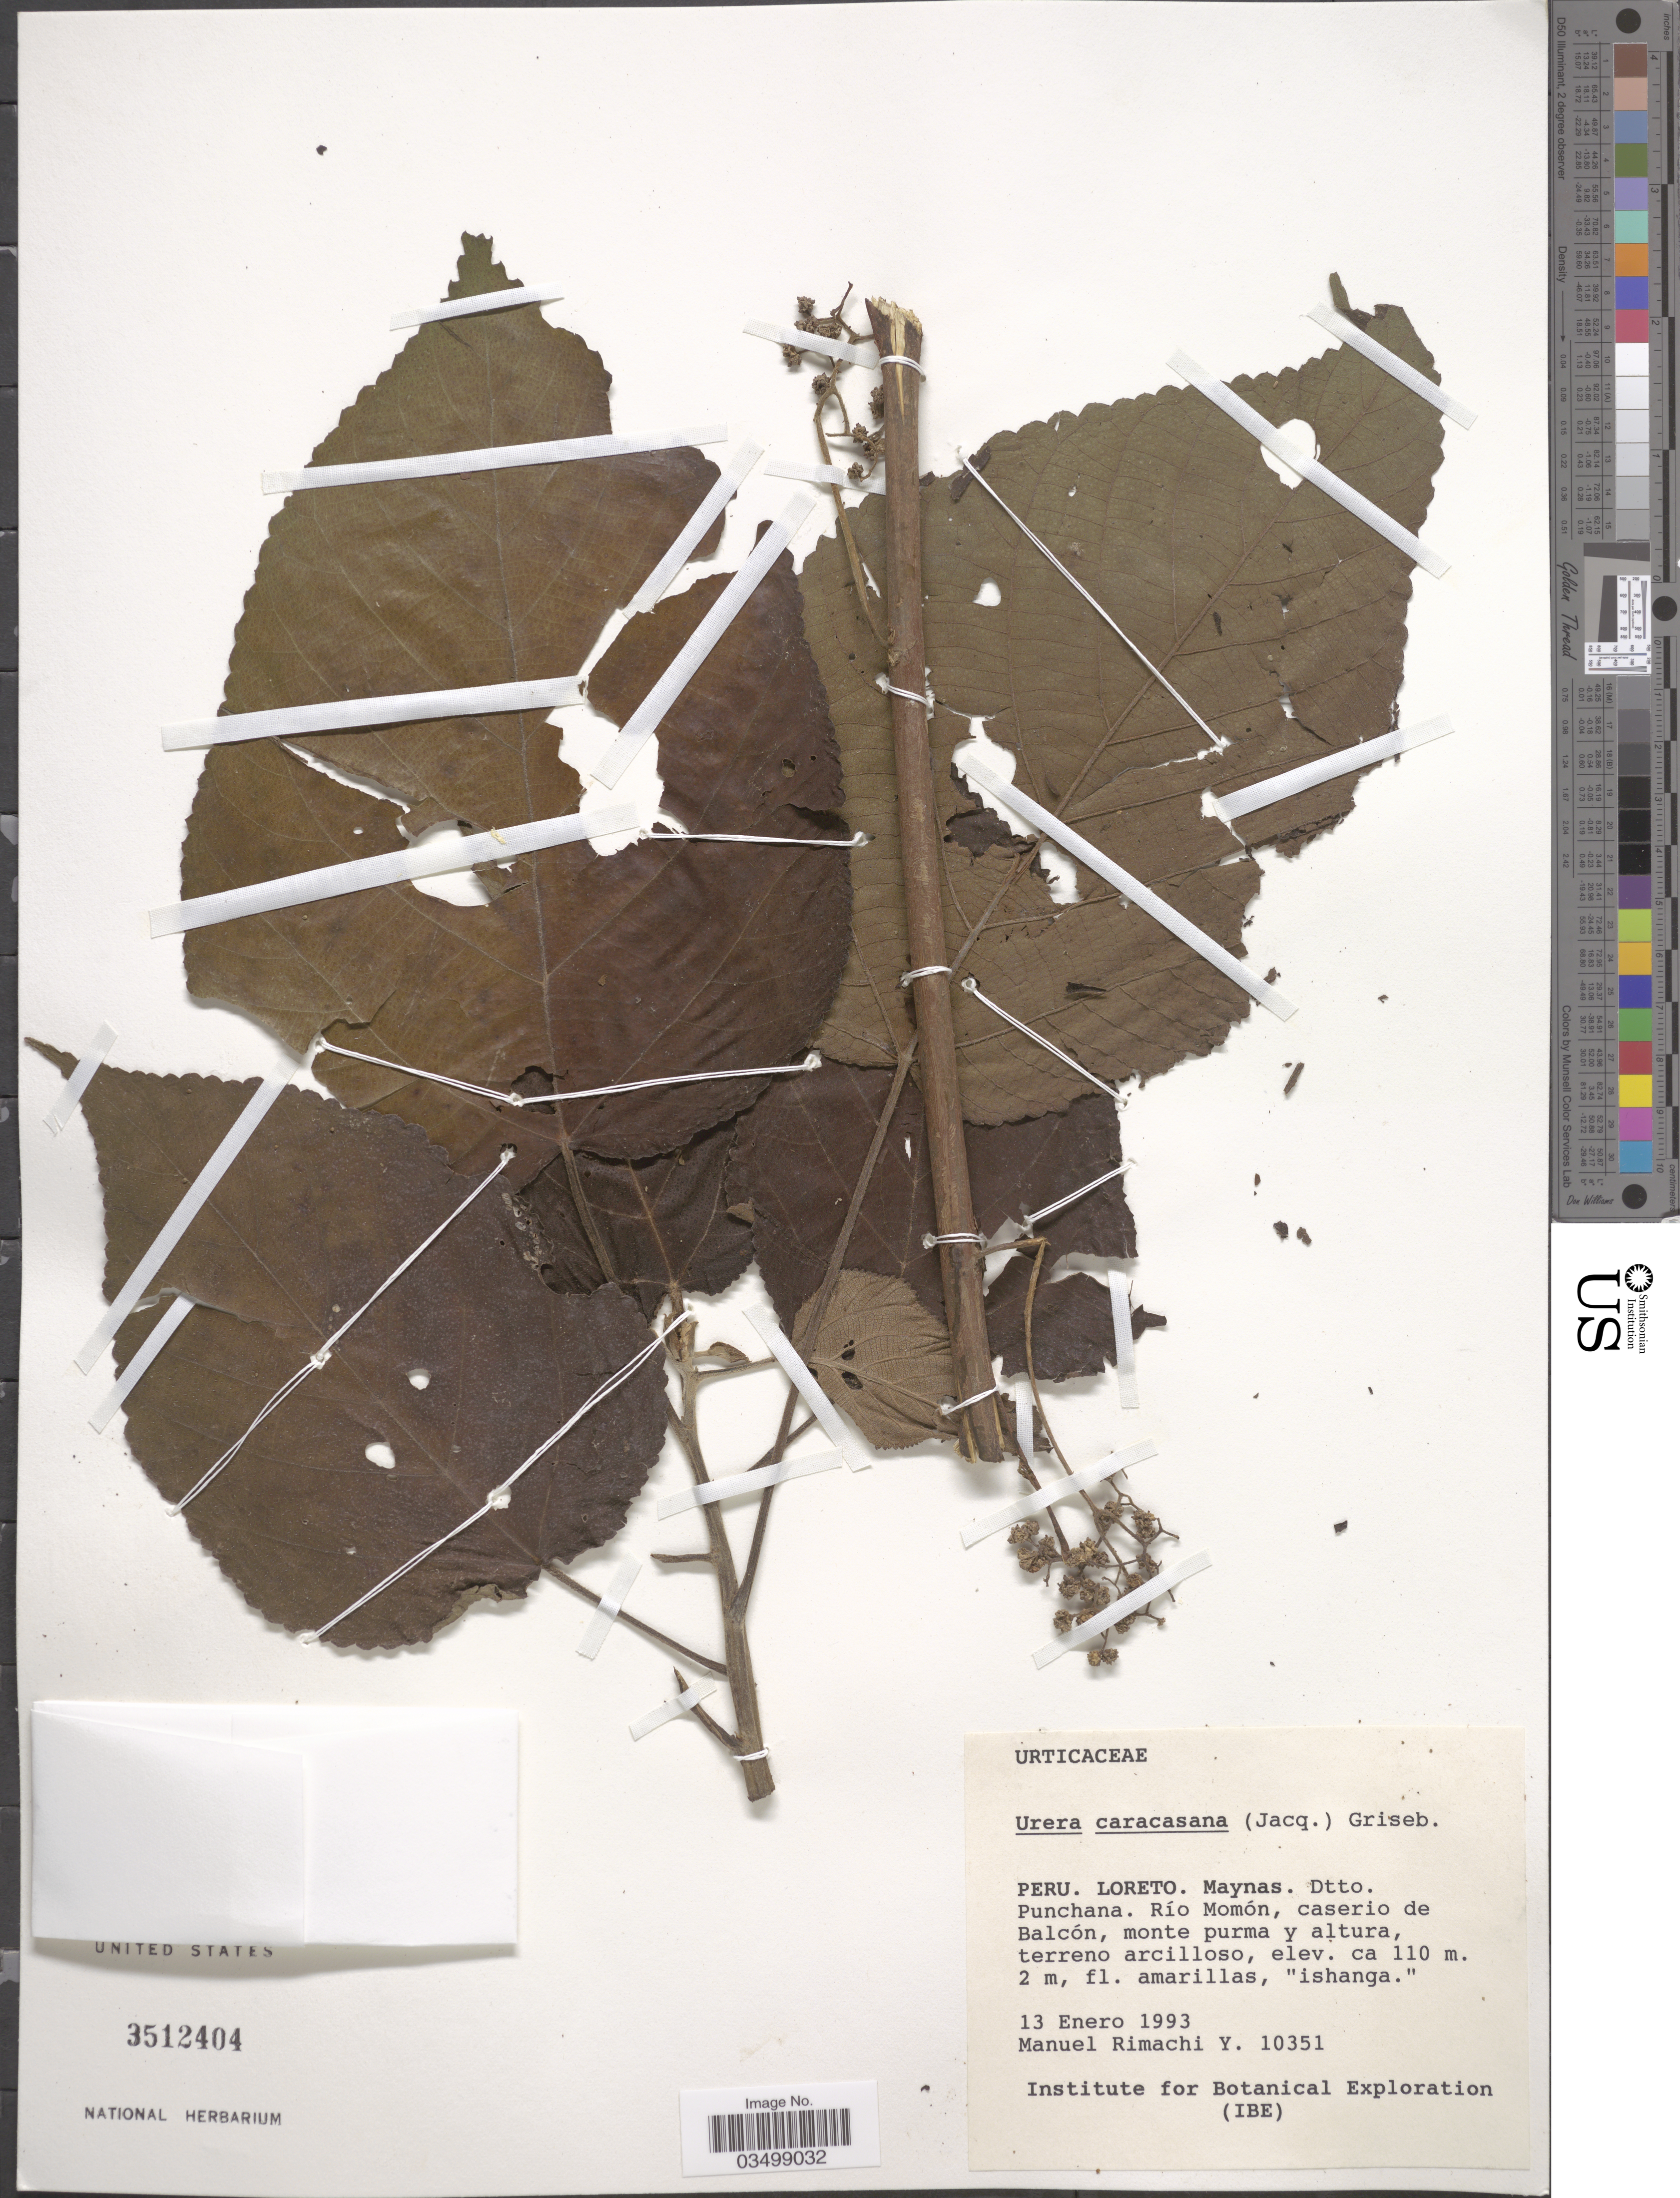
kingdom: Plantae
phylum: Tracheophyta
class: Magnoliopsida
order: Rosales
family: Urticaceae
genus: Urera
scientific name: Urera caracasana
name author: (Jacq.) Gaudich. ex Griseb.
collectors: M. Rimachi Y.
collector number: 10351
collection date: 1993-01-13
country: Peru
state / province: Loreto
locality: Maynas. Dtto. Punchana. Río Momón, caserio de Balcón.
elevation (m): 110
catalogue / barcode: US 3512404